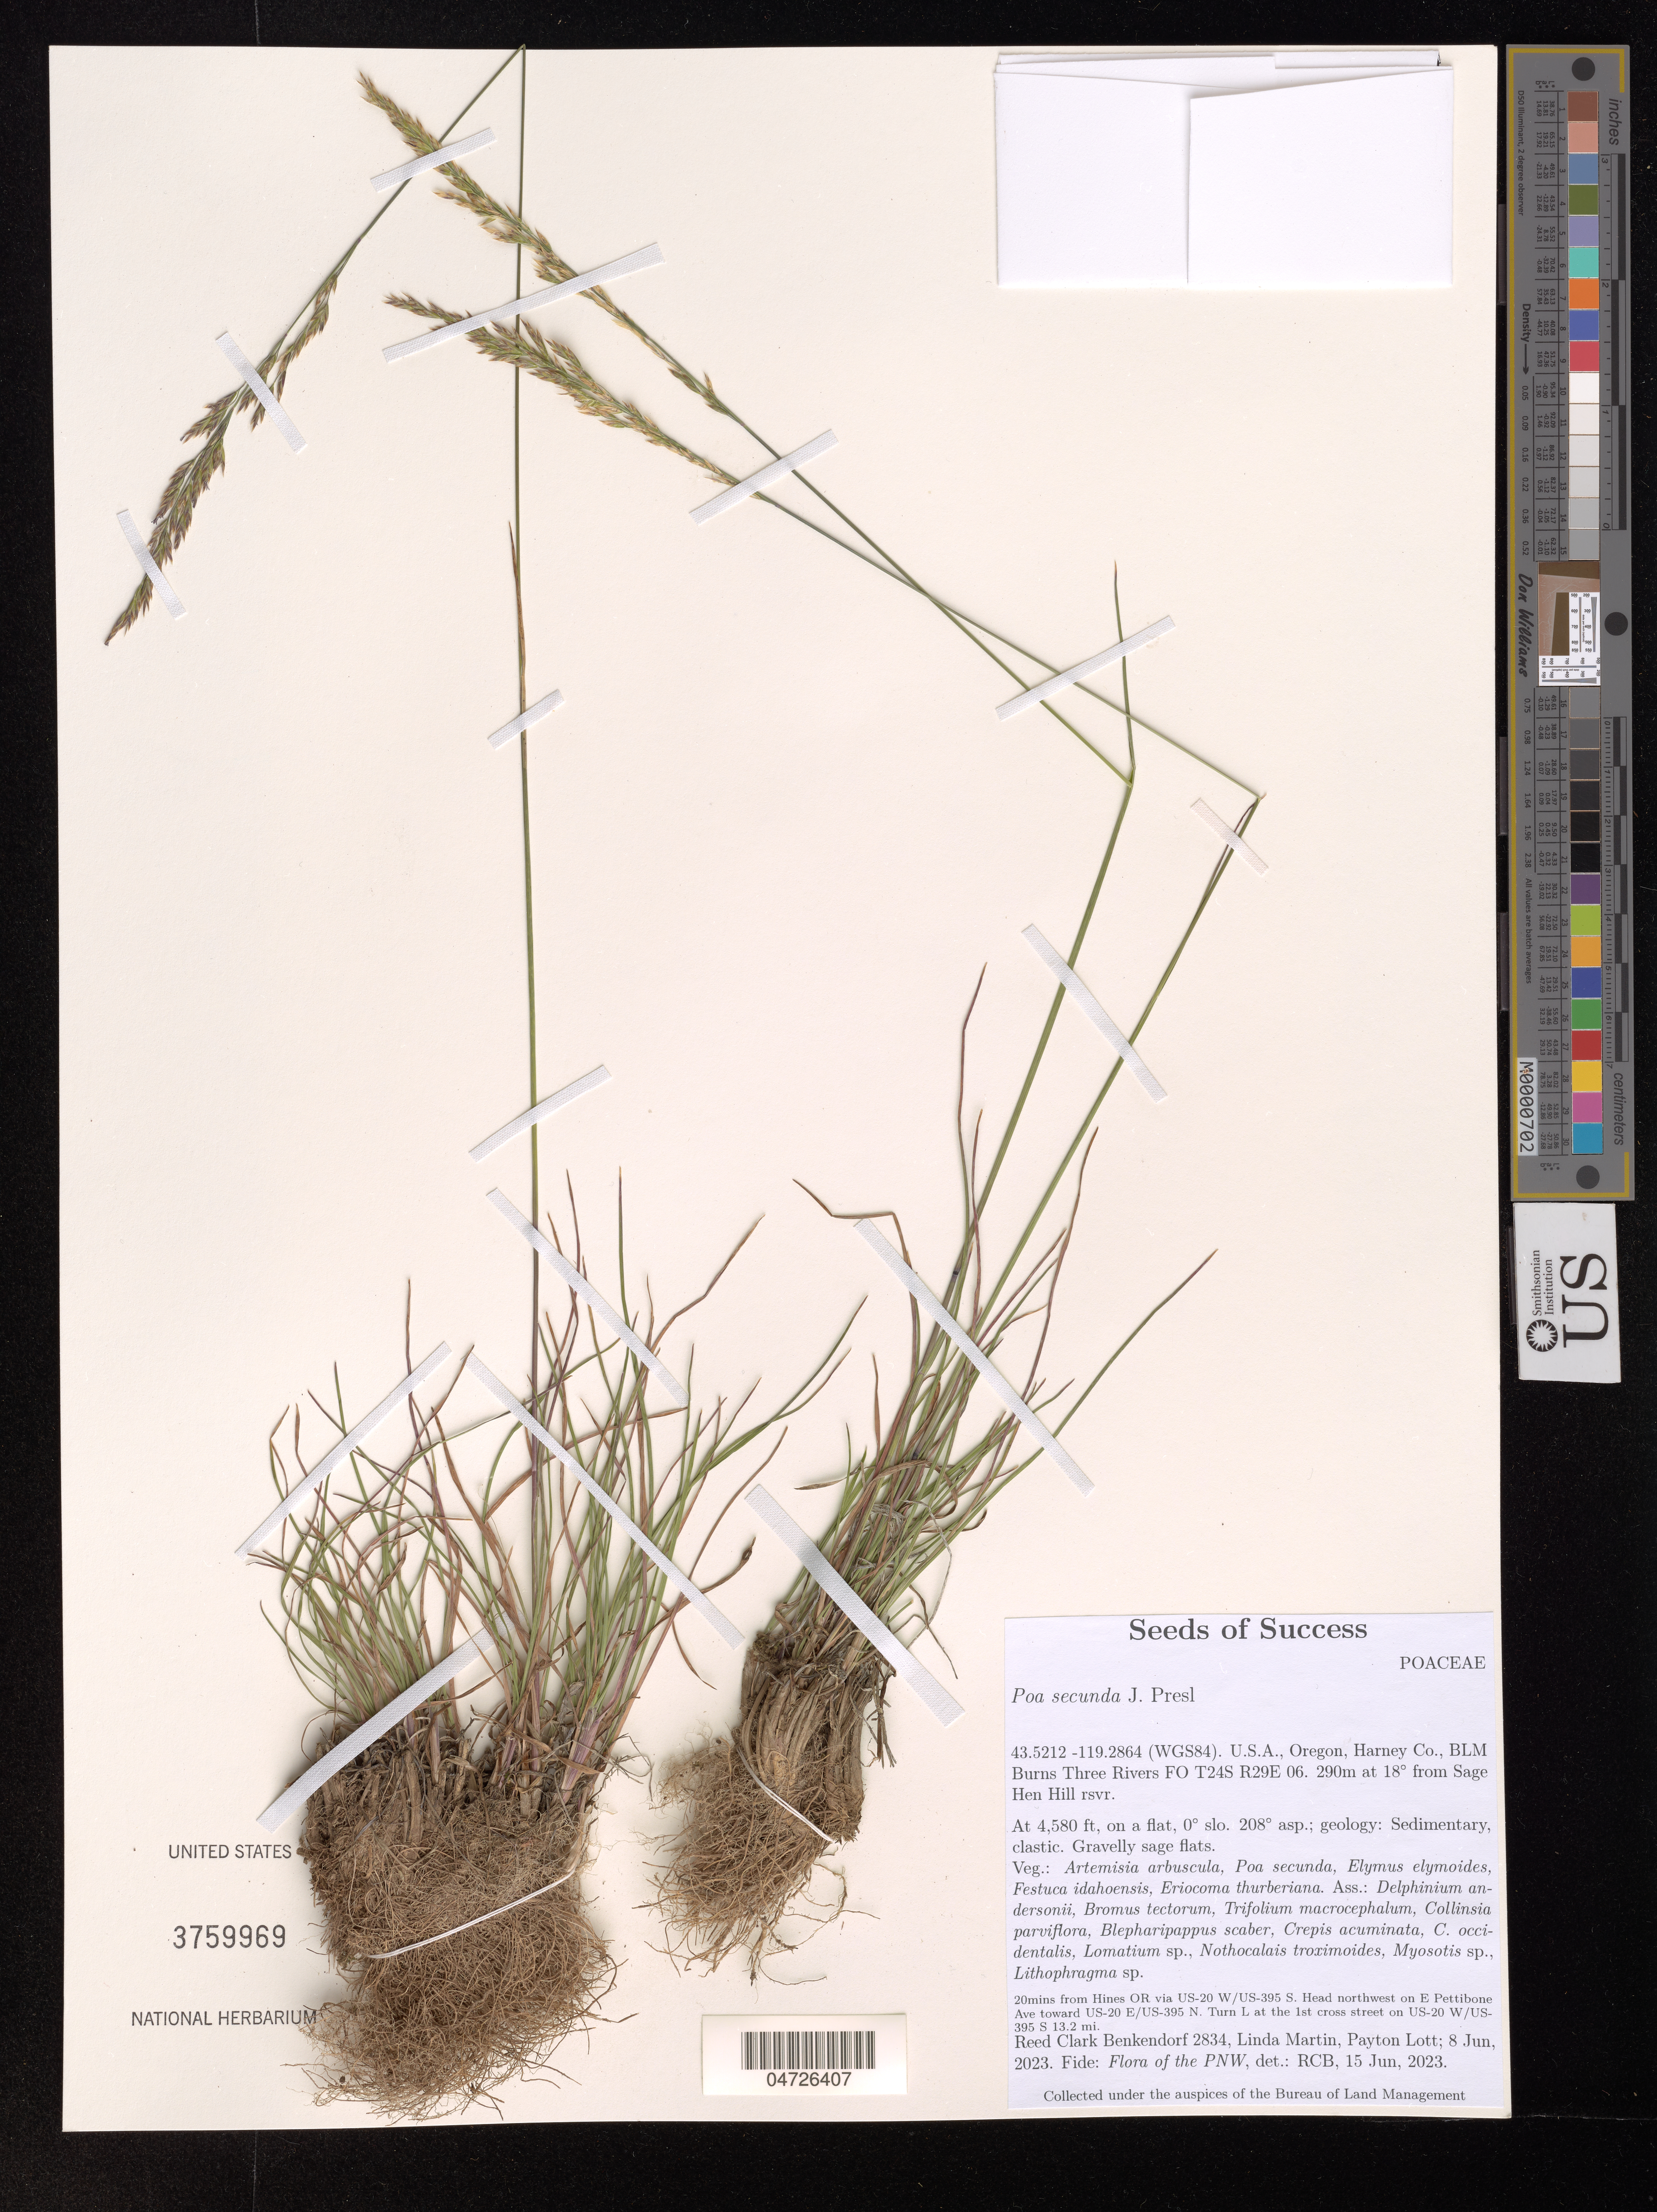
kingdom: Plantae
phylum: Tracheophyta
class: Liliopsida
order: Poales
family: Poaceae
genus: Poa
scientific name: Poa secunda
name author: J. Presl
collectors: R. Benkendorf, L. Martin & P. Lott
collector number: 2834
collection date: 2023-06-08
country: United States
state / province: Oregon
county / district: Harney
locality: (WGS84). Harney Co., BLM Burn Three Rivers FO T24S R29E 06. 290m at 18º from Sage Hen Hill rsvr. 20mins from Hines OR via US-20 W/US-395 S. Head northwest on E Pettibone Ave toward US-20 E/US-395 N. Turn L at the 1st cross street on US-20 W/US-395 S 13.2 mi.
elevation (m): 1396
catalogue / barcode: US 3759969